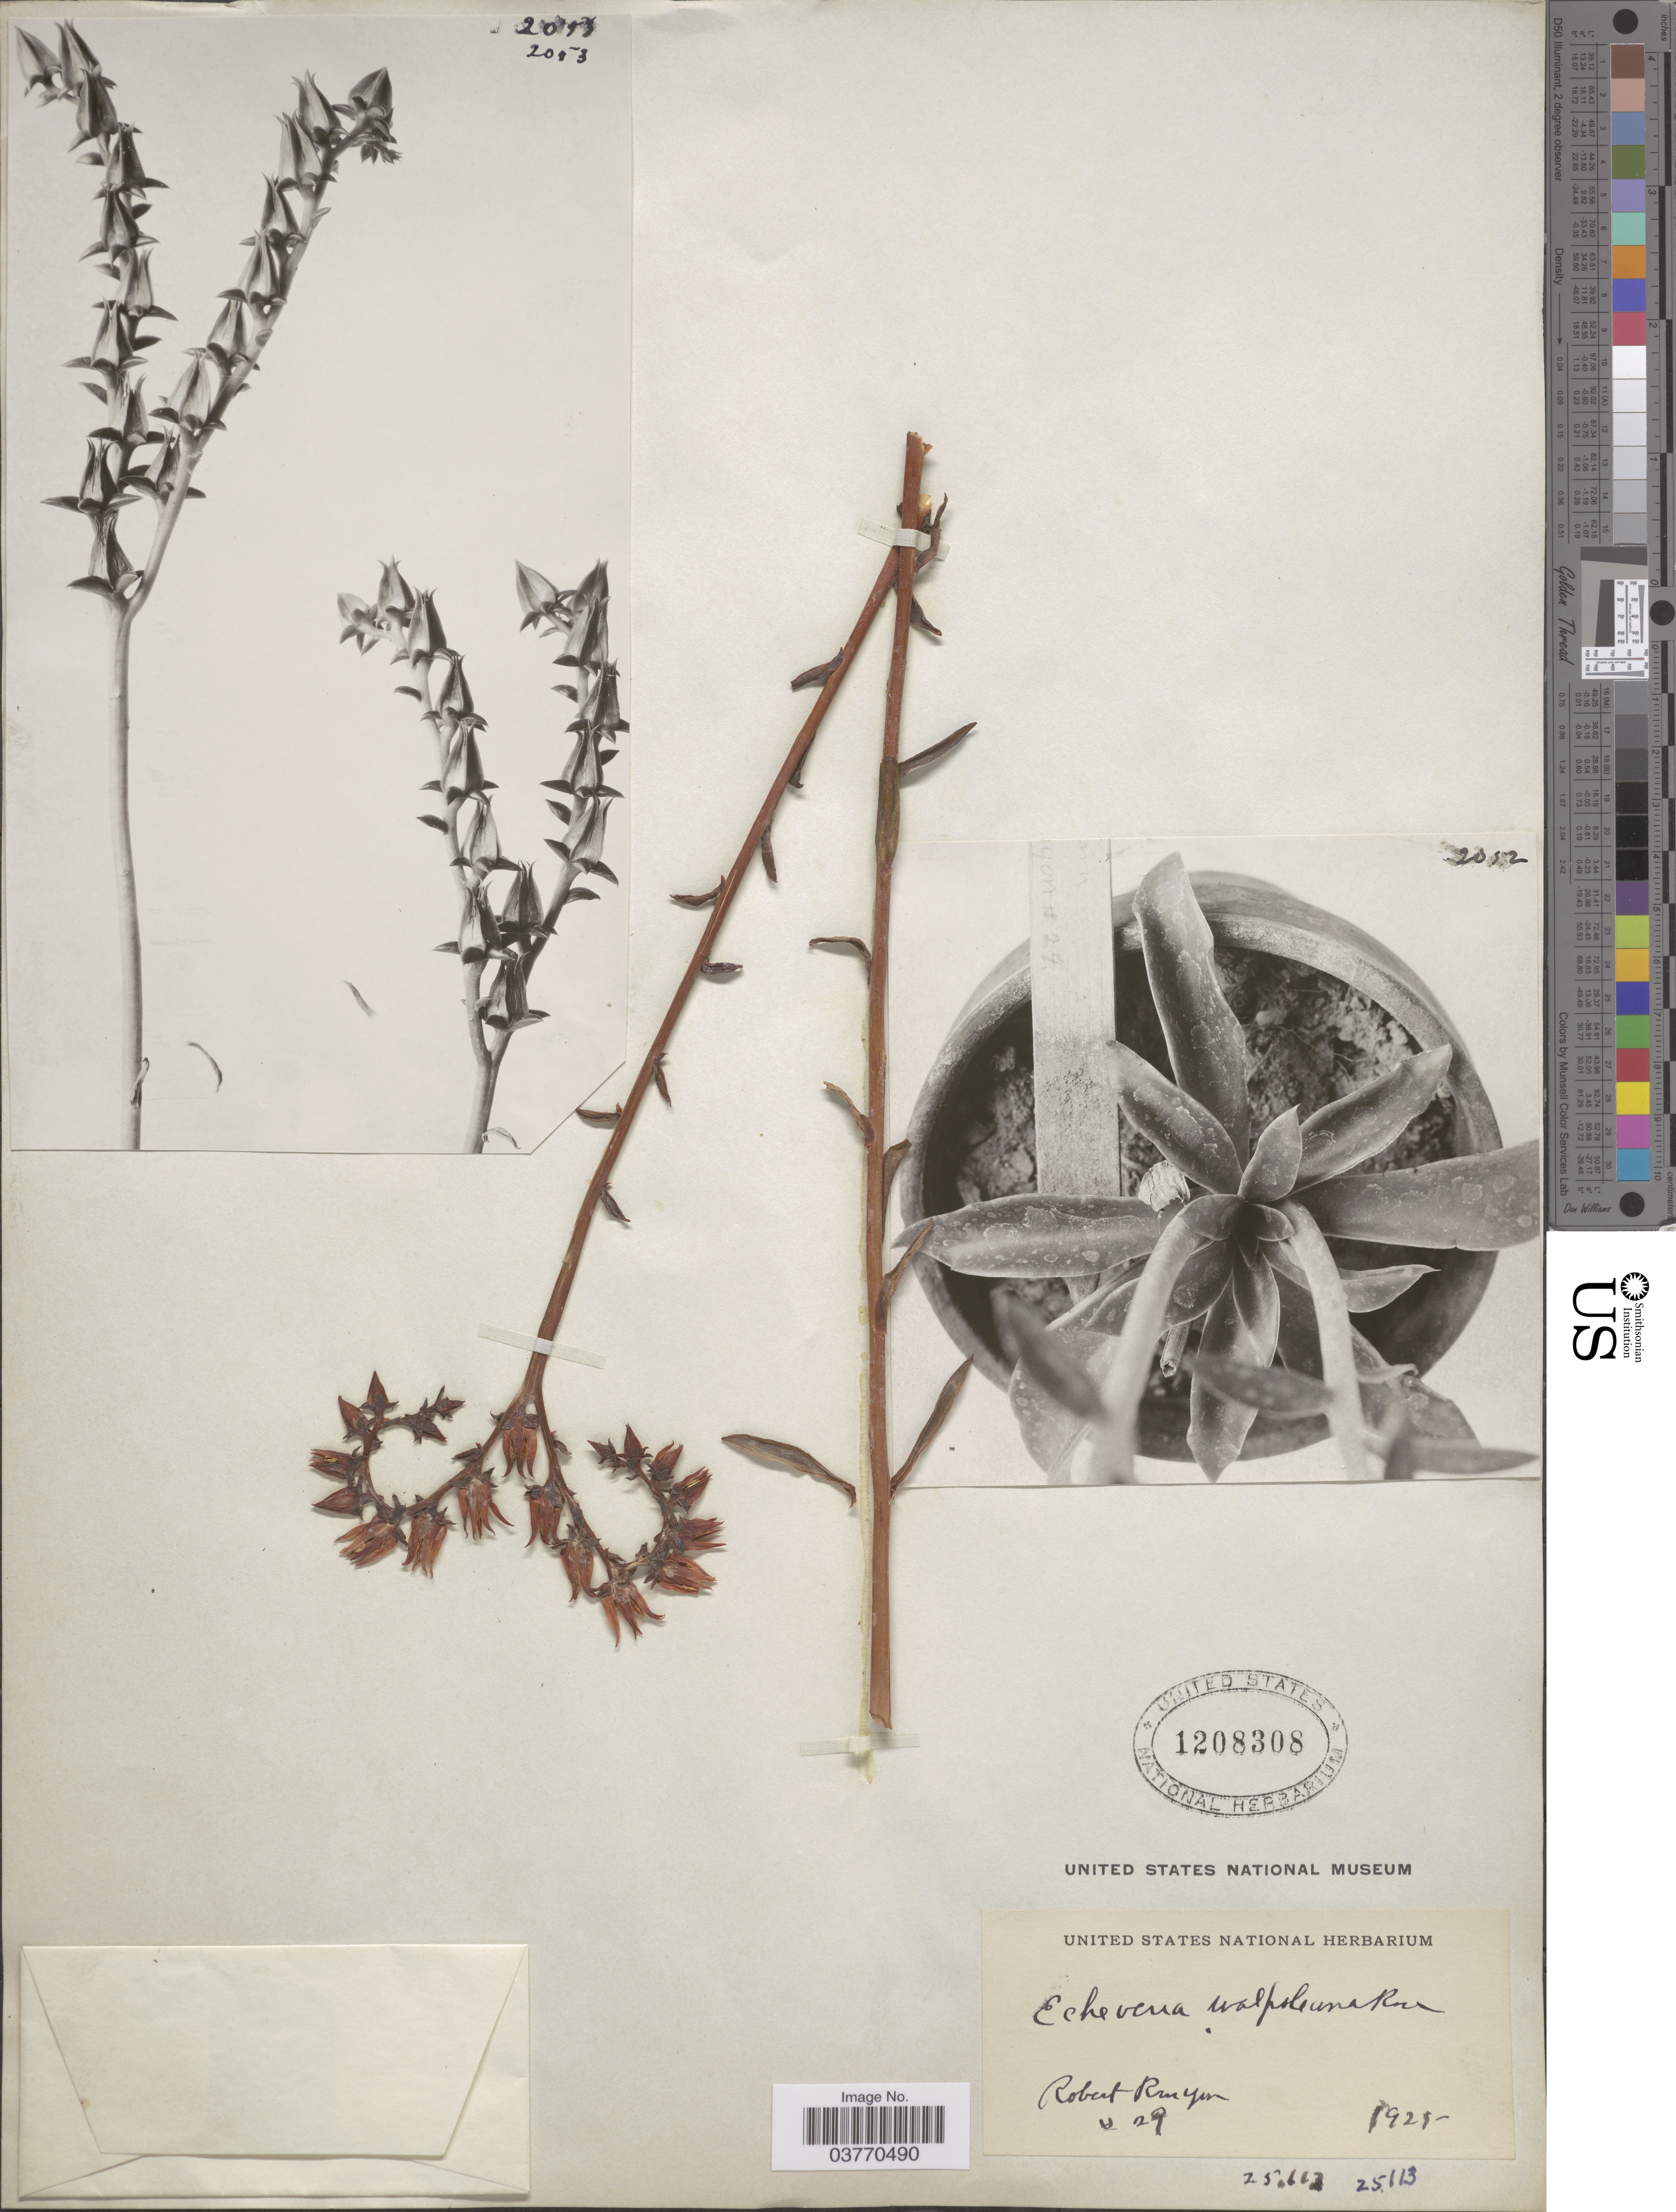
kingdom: Plantae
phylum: Tracheophyta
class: Magnoliopsida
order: Saxifragales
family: Crassulaceae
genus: Echeveria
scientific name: Echeveria walpoleana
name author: Rose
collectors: R. Runyon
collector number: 29*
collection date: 1925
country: United States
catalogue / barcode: US 1208308